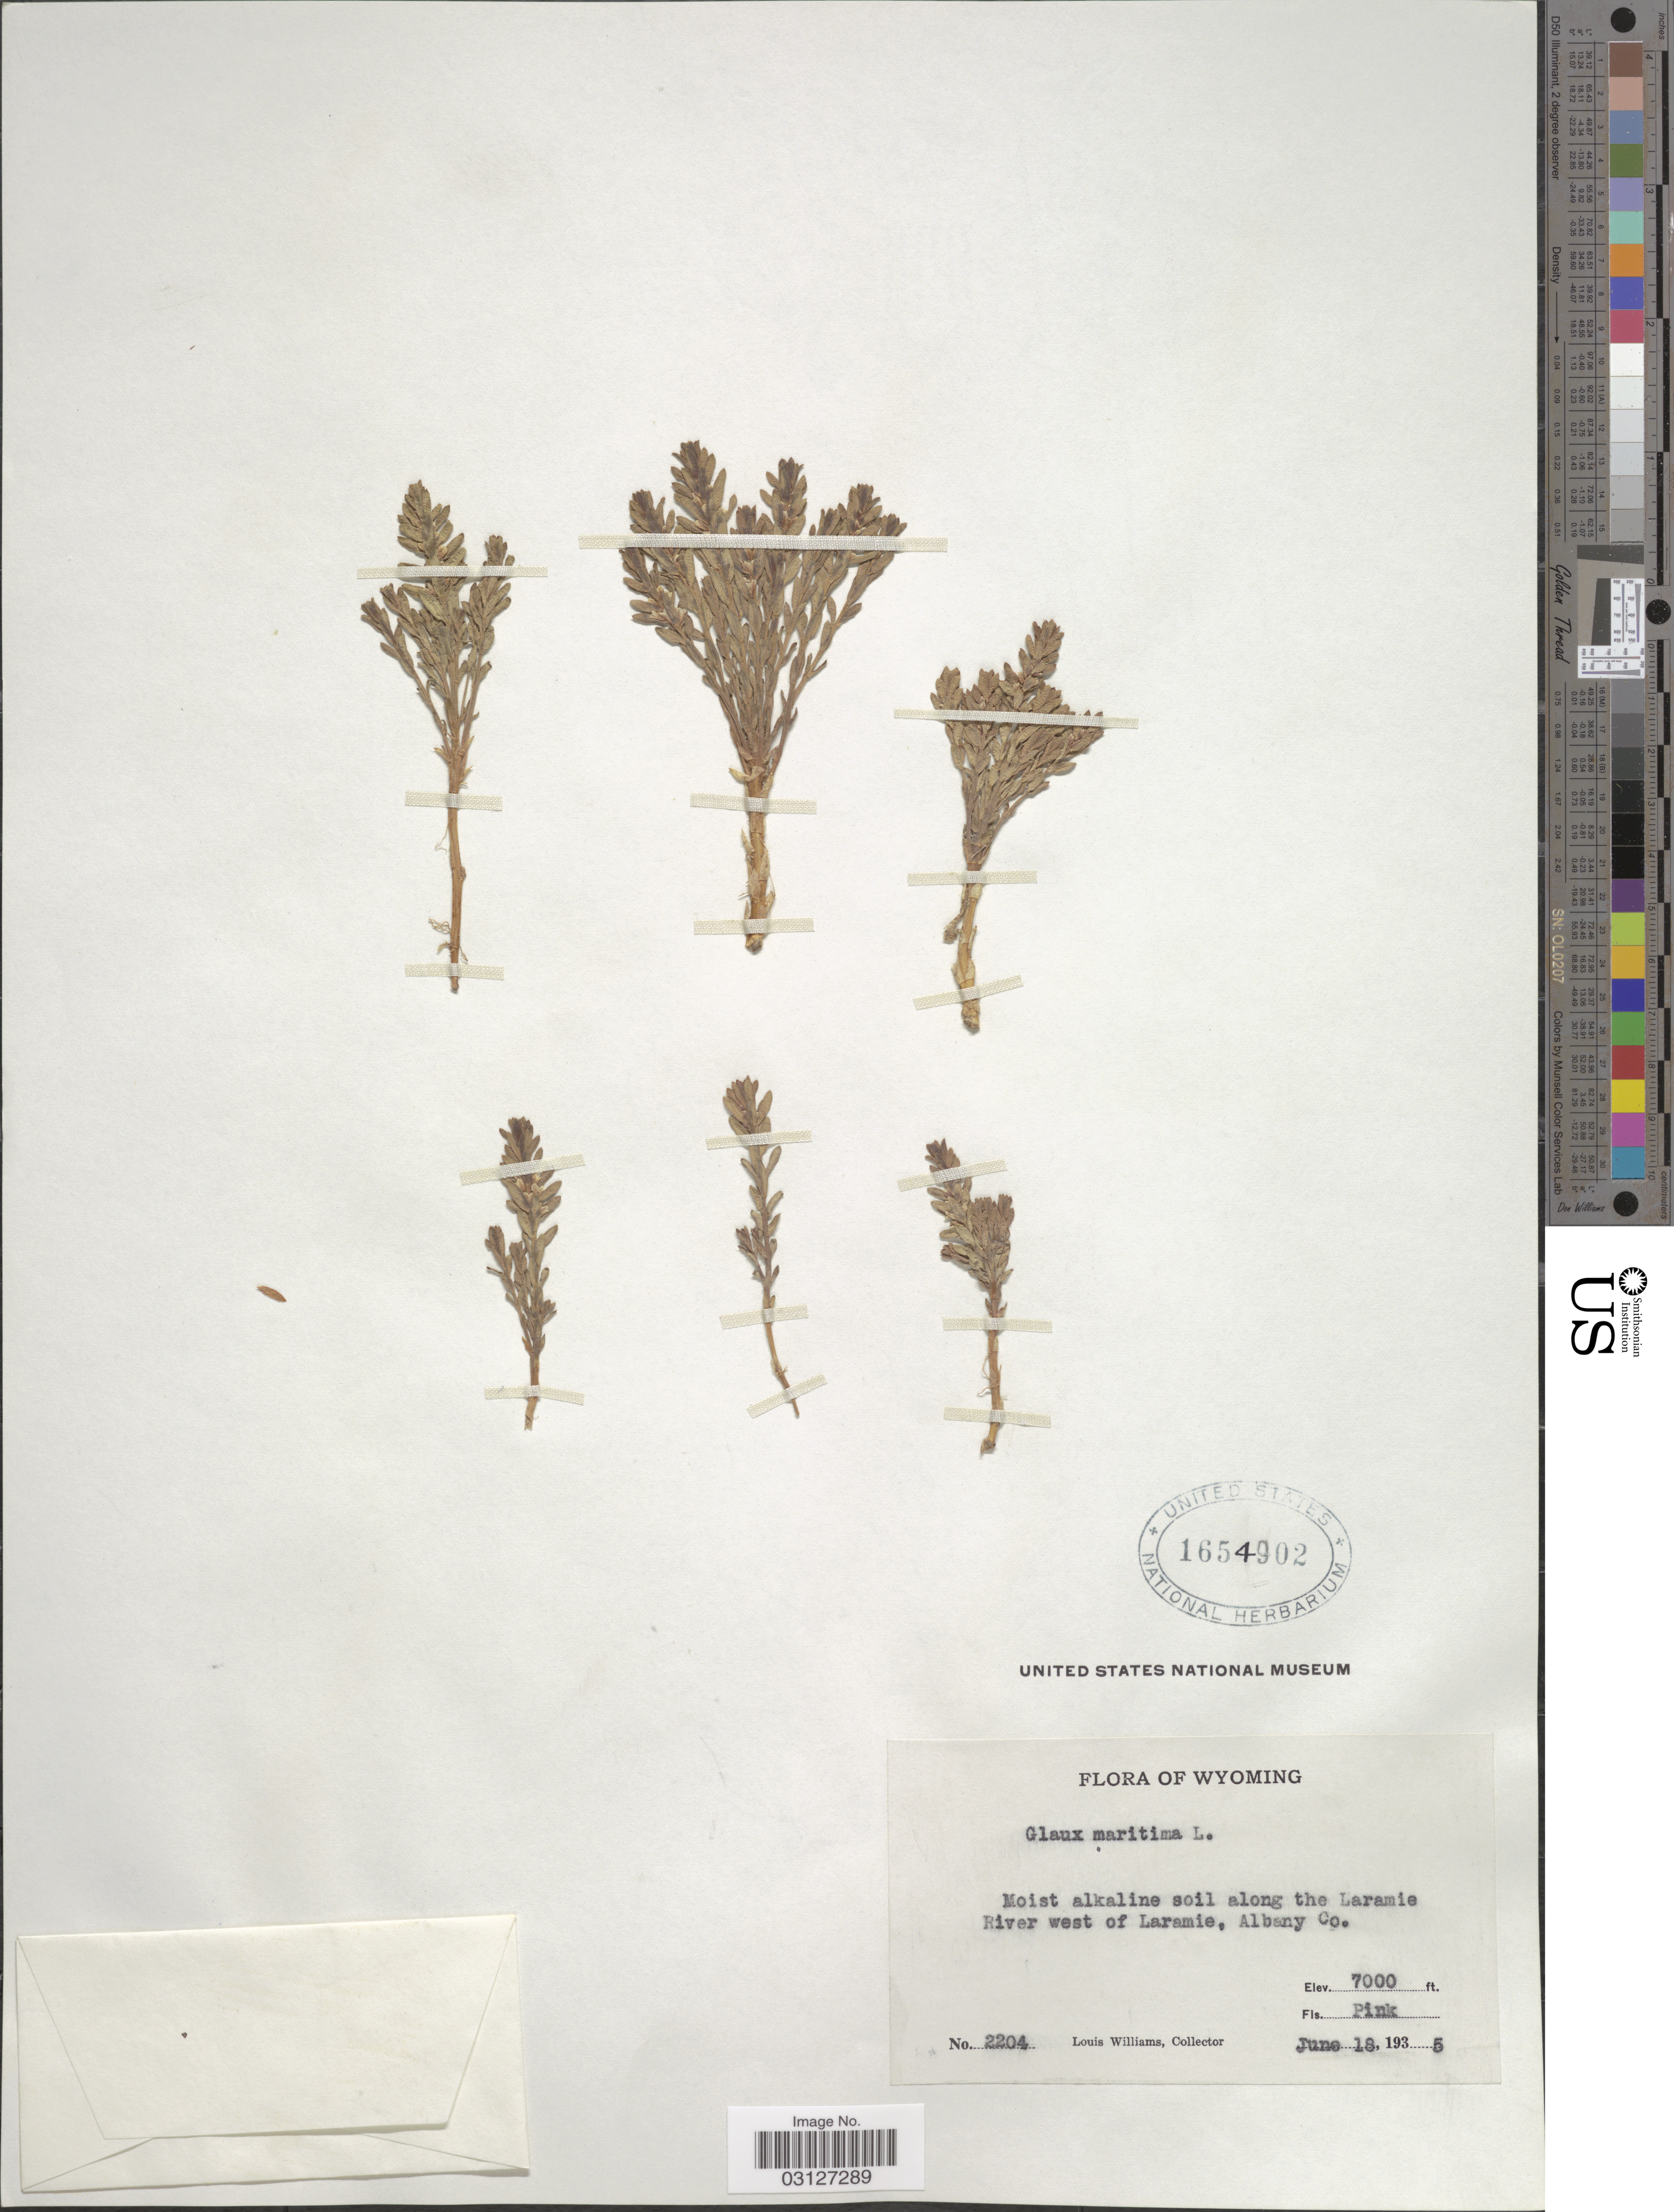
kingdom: Plantae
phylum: Tracheophyta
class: Magnoliopsida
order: Ericales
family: Primulaceae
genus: Glaux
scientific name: Glaux maritima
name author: L.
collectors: L. Williams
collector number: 2204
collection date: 1935-06-18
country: United States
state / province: Wyoming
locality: Moist alkaline soil along the Laramie River west of Laramie, Albany Co.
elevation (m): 2134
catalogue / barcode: US 1654902